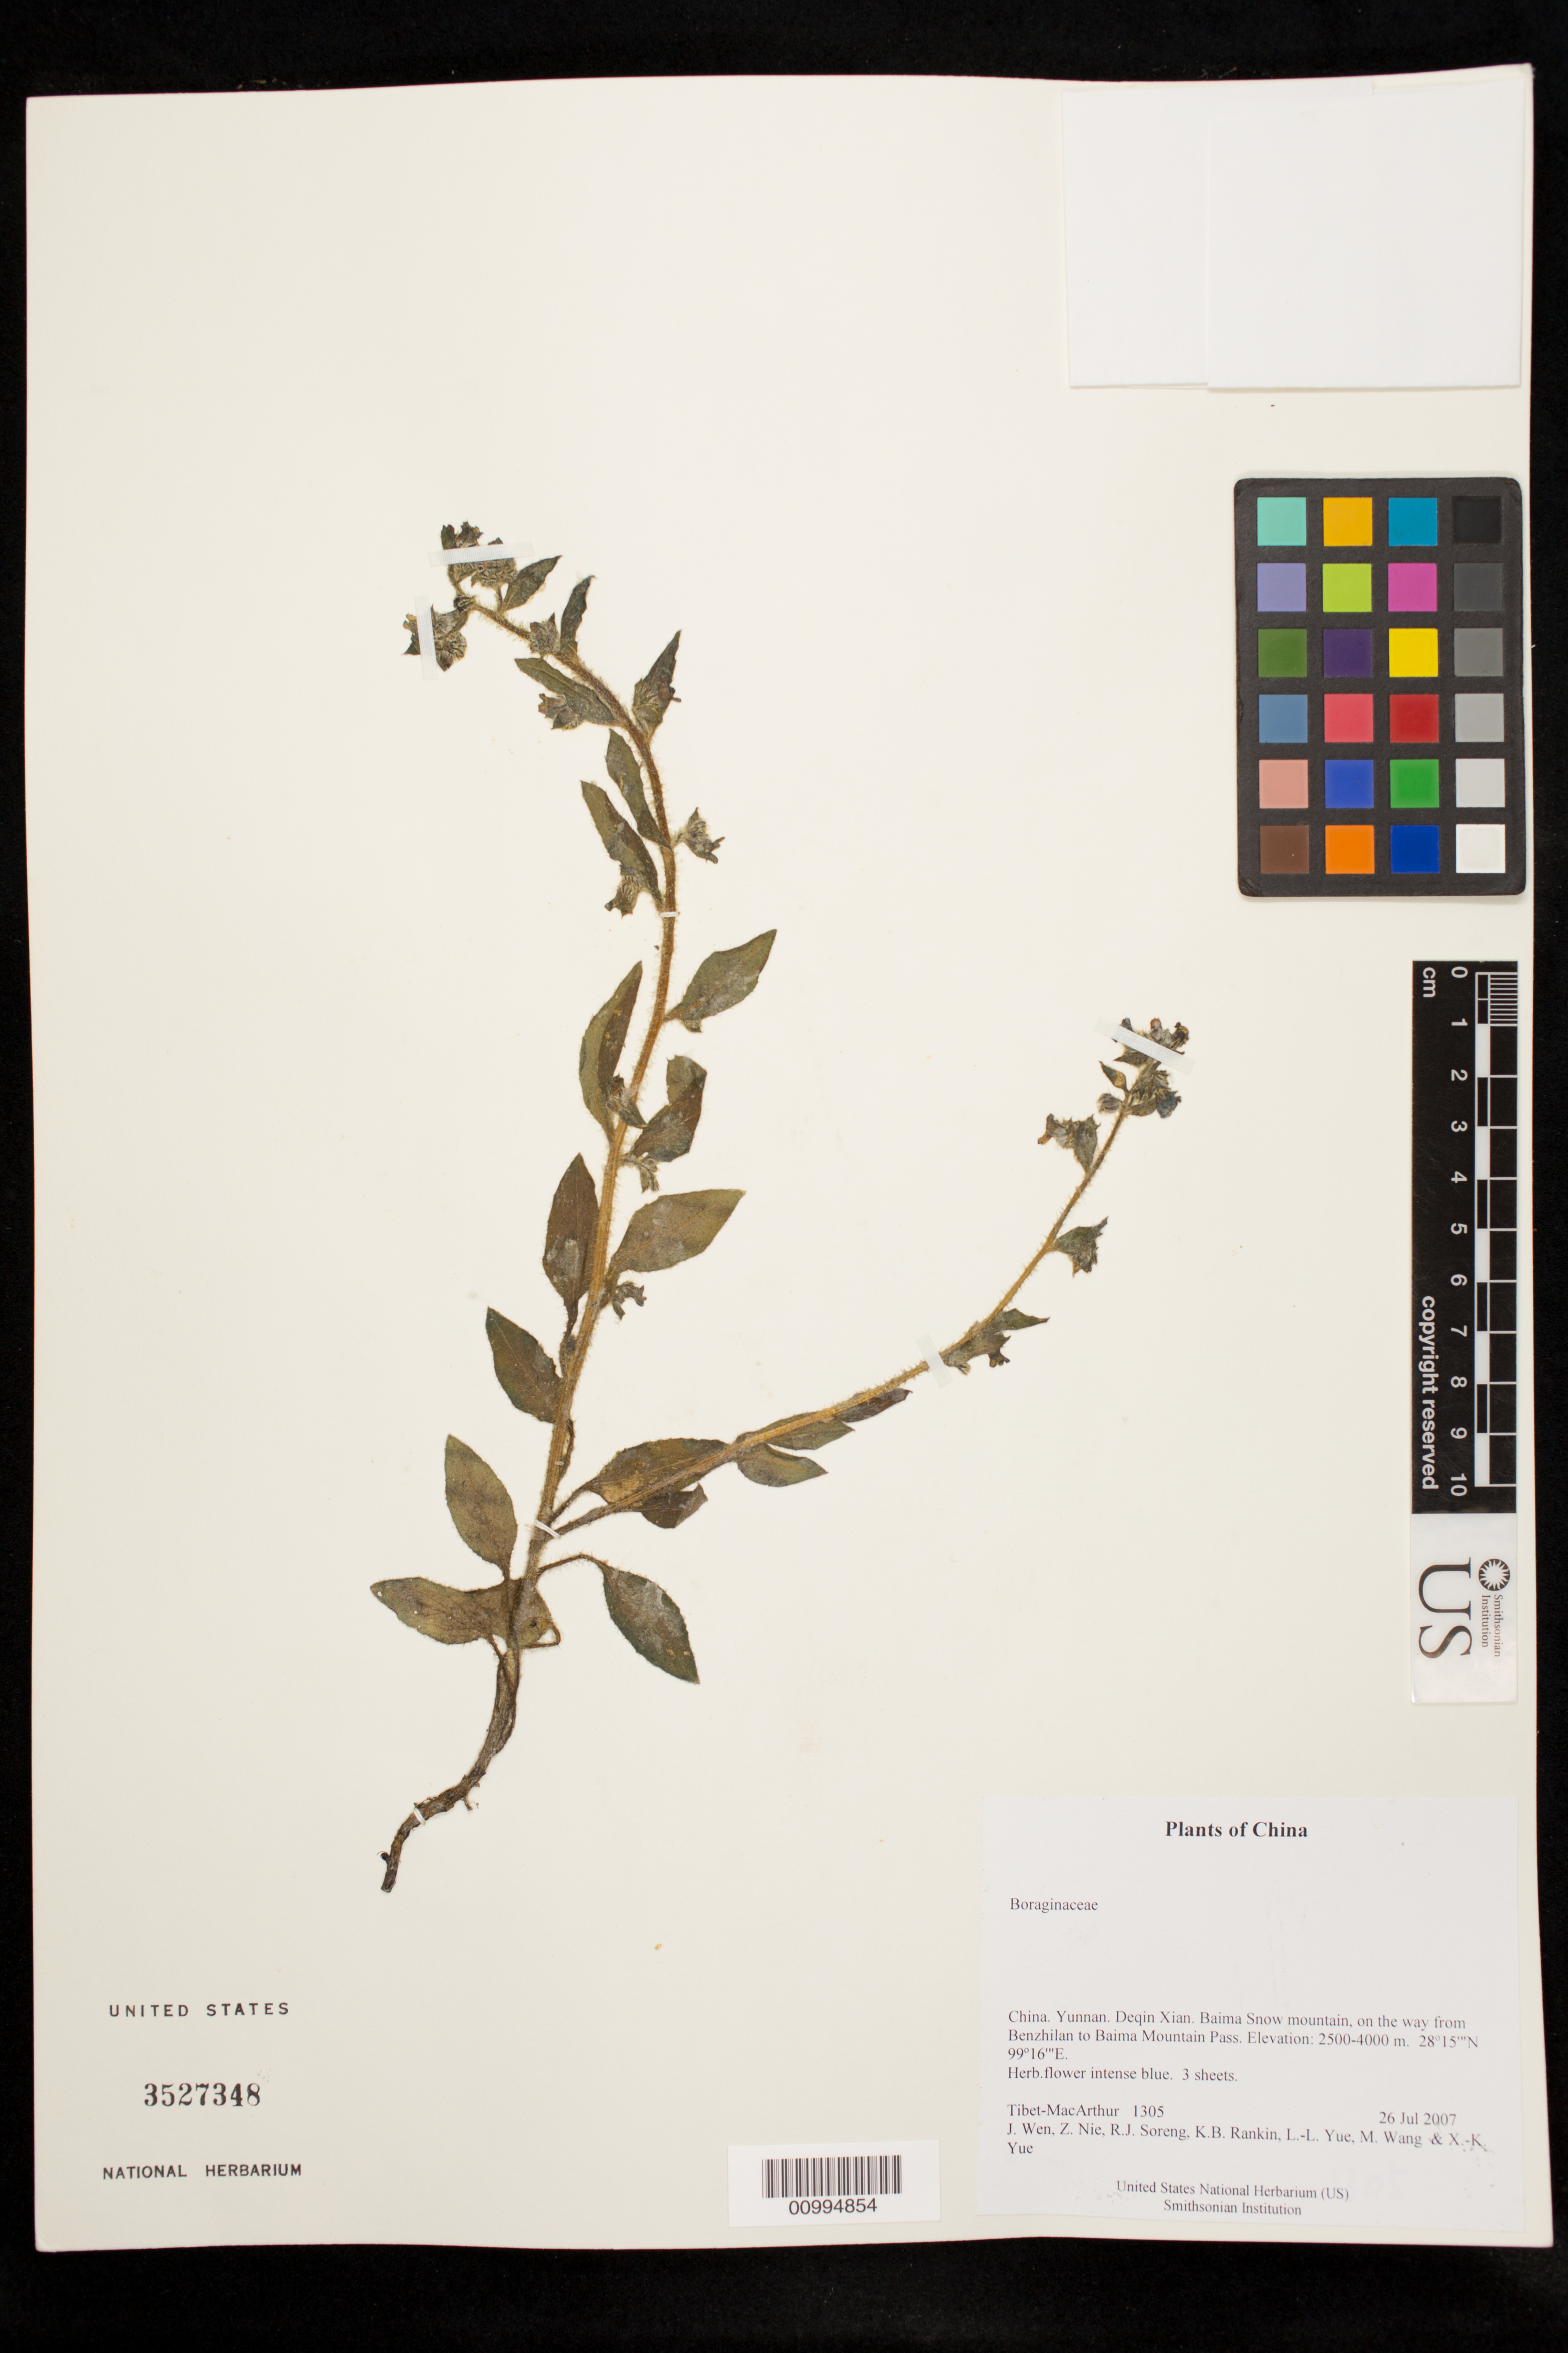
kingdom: Plantae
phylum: Tracheophyta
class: Magnoliopsida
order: Boraginales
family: Boraginaceae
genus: Microula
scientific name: Microula sikkimensis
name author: (C.B. Clarke) Hemsl.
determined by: Weigend, M.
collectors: Tibet-MacArthur, J. Wen, Z. Nie, R. J. Soreng, K. Rankin, L. Yue, M. Wang & X. Yue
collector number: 1305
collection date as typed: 26 Jul 2007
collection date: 2007-07-26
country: China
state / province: Yunnan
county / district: Deqin Xian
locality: Baima Snow mountain, on the way from Benzhilan to Baima Mountain Pass.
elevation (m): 2500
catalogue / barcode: US 3527348